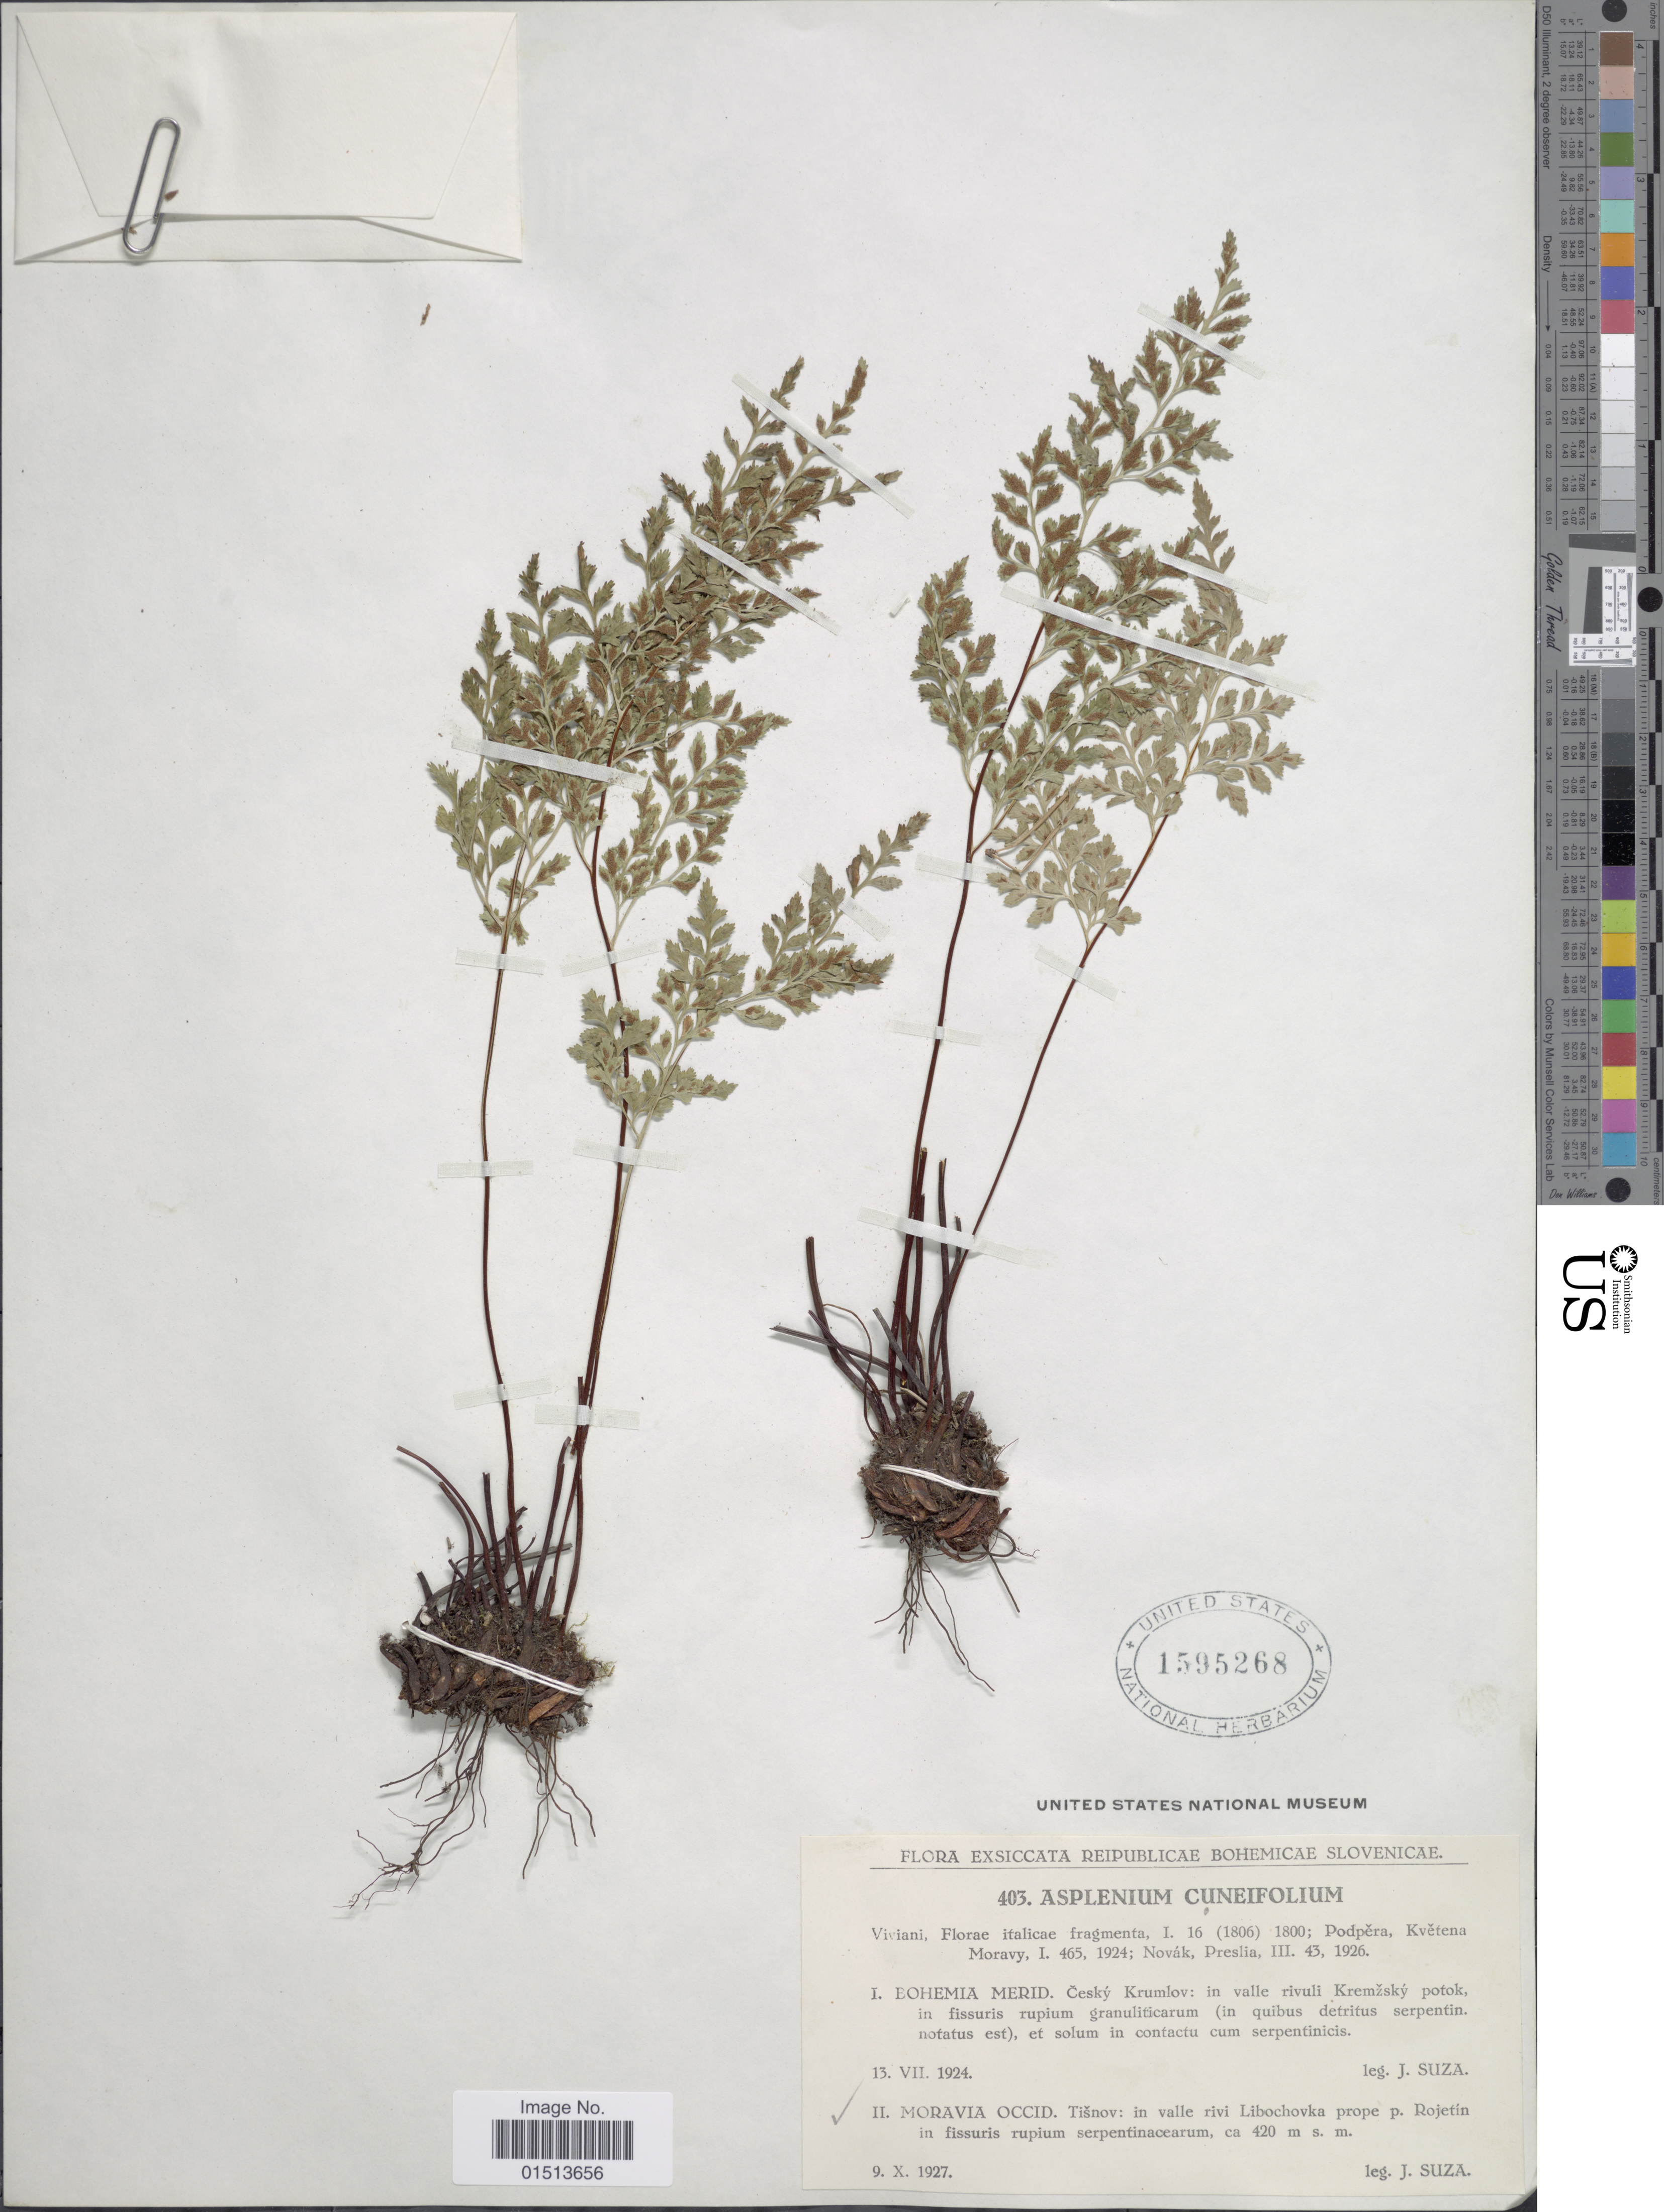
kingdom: Plantae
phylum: Tracheophyta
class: Polypodiopsida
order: Polypodiales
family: Aspleniaceae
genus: Asplenium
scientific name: Asplenium adiantum-nigrum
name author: L.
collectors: J. Suza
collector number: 403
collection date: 1800-01-16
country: Czechia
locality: Reipublicae Bohemicae Slovenicae, Viviani, florae italicae fragmenta; Podpera, Kvetena Moravy; Novak, Preslia, Bohemia merid. Cesky Krumlov: in valle rivuli Kremzsku potok in fissuris rupium granuliticarum.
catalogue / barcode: US 1595268